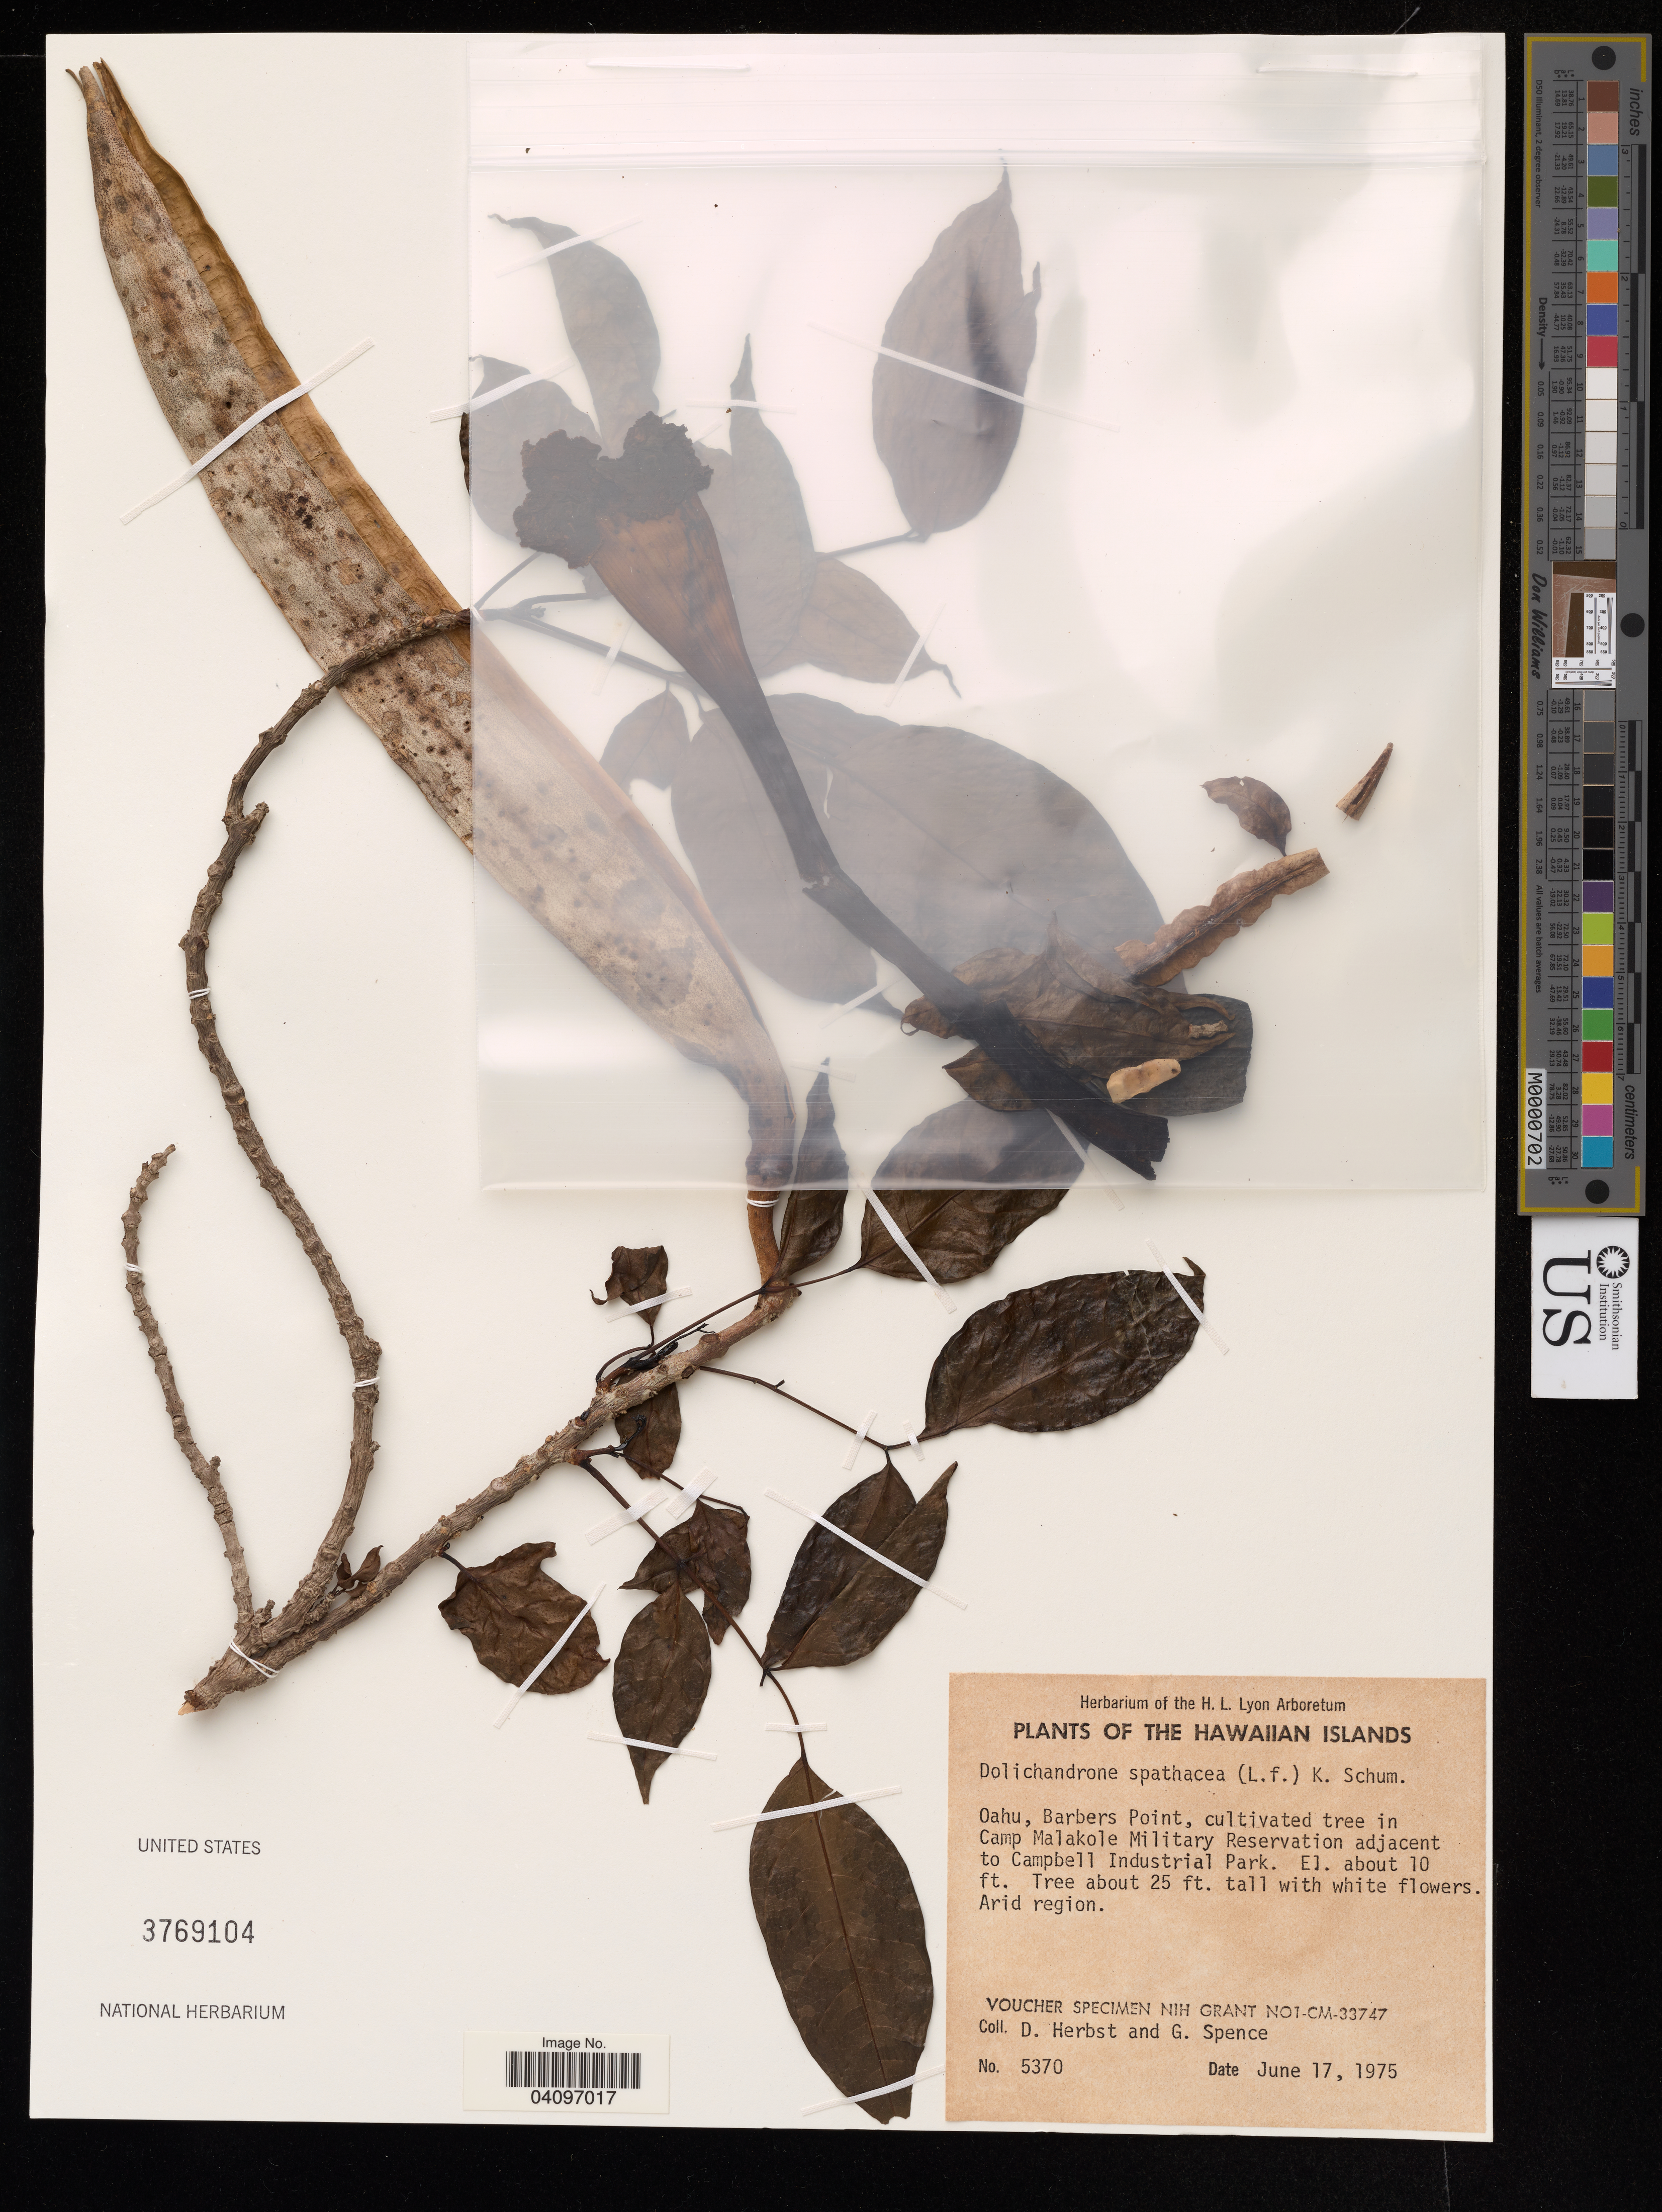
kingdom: Plantae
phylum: Tracheophyta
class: Magnoliopsida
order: Lamiales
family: Bignoniaceae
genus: Dolichandrone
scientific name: Dolichandrone spathacea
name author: (L. f.) K. Schum.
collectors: D. R. Herbst & G. Spence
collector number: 5370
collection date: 1975-06-17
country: United States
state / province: Hawaii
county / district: Honolulu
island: Oahu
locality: Barbers Point, in Camp Malakole Military Reservation adjacent to Campbell Industrial Park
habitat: Arid region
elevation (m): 3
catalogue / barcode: US 3769104